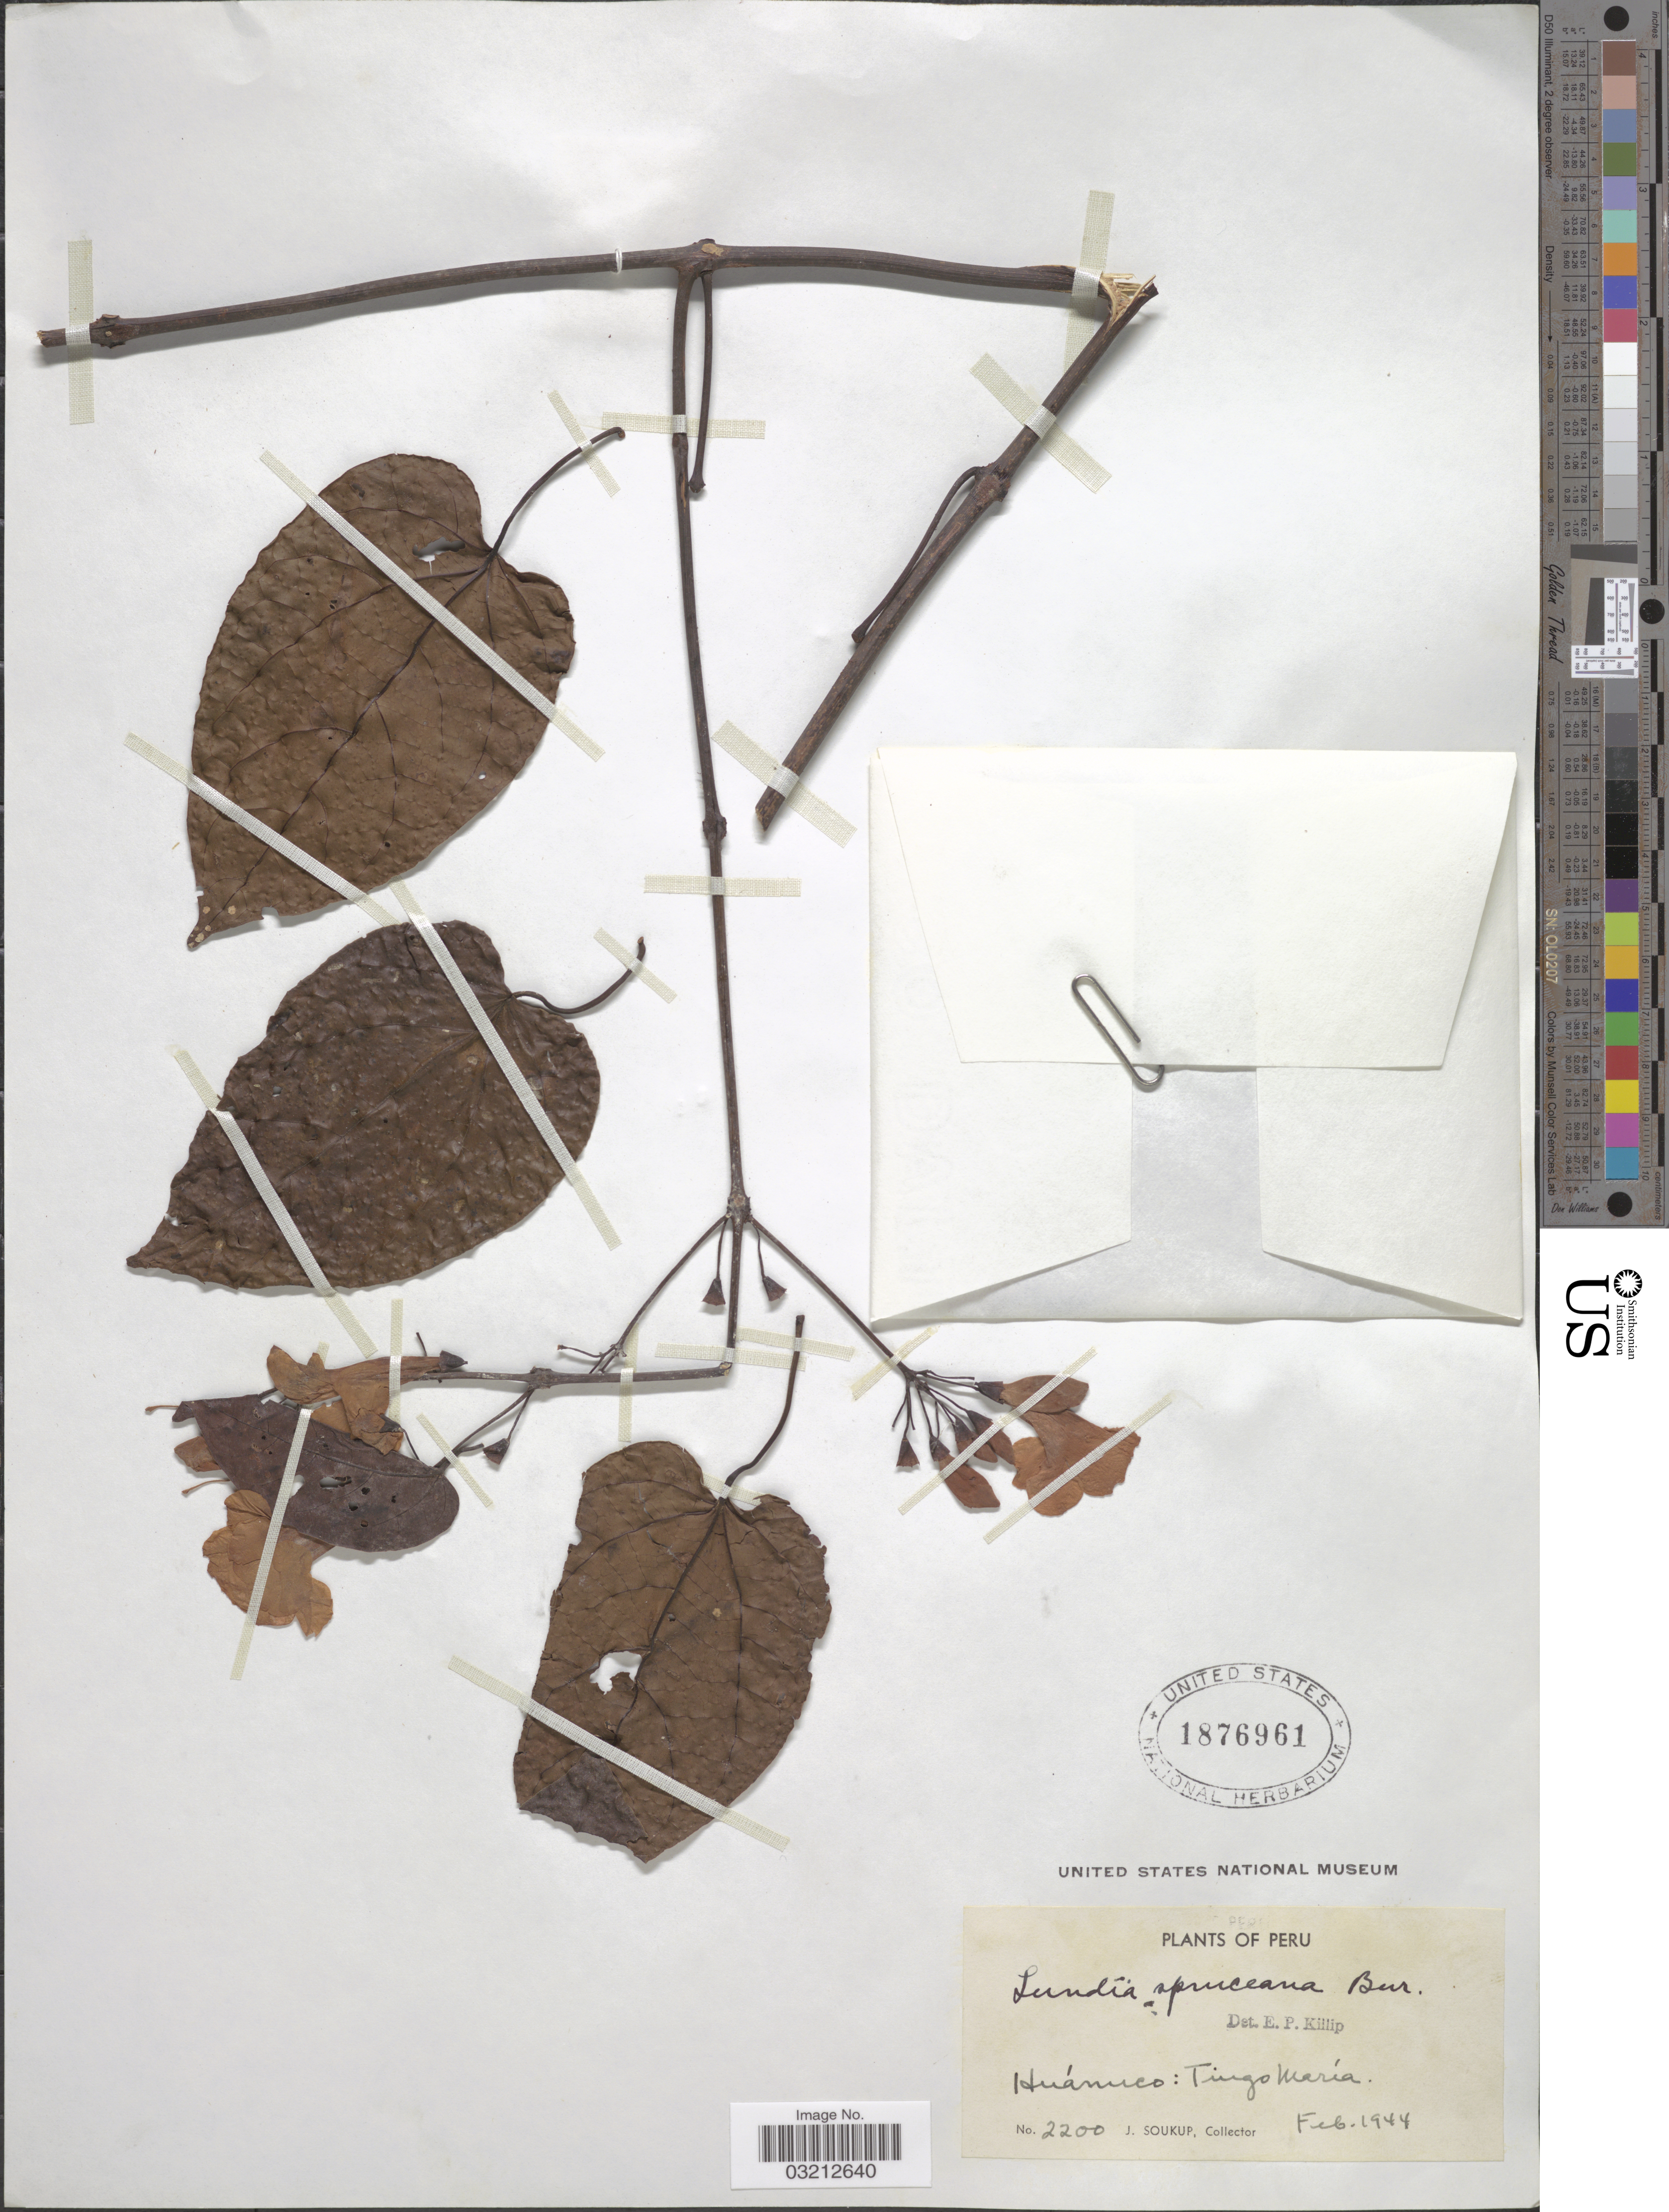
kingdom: Plantae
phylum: Tracheophyta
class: Magnoliopsida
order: Lamiales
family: Bignoniaceae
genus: Lundia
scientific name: Lundia spruceana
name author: Bureau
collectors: J. Soukup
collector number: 2200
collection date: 1944-02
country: Peru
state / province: Huánuco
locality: Tingo María.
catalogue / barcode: US 1876961